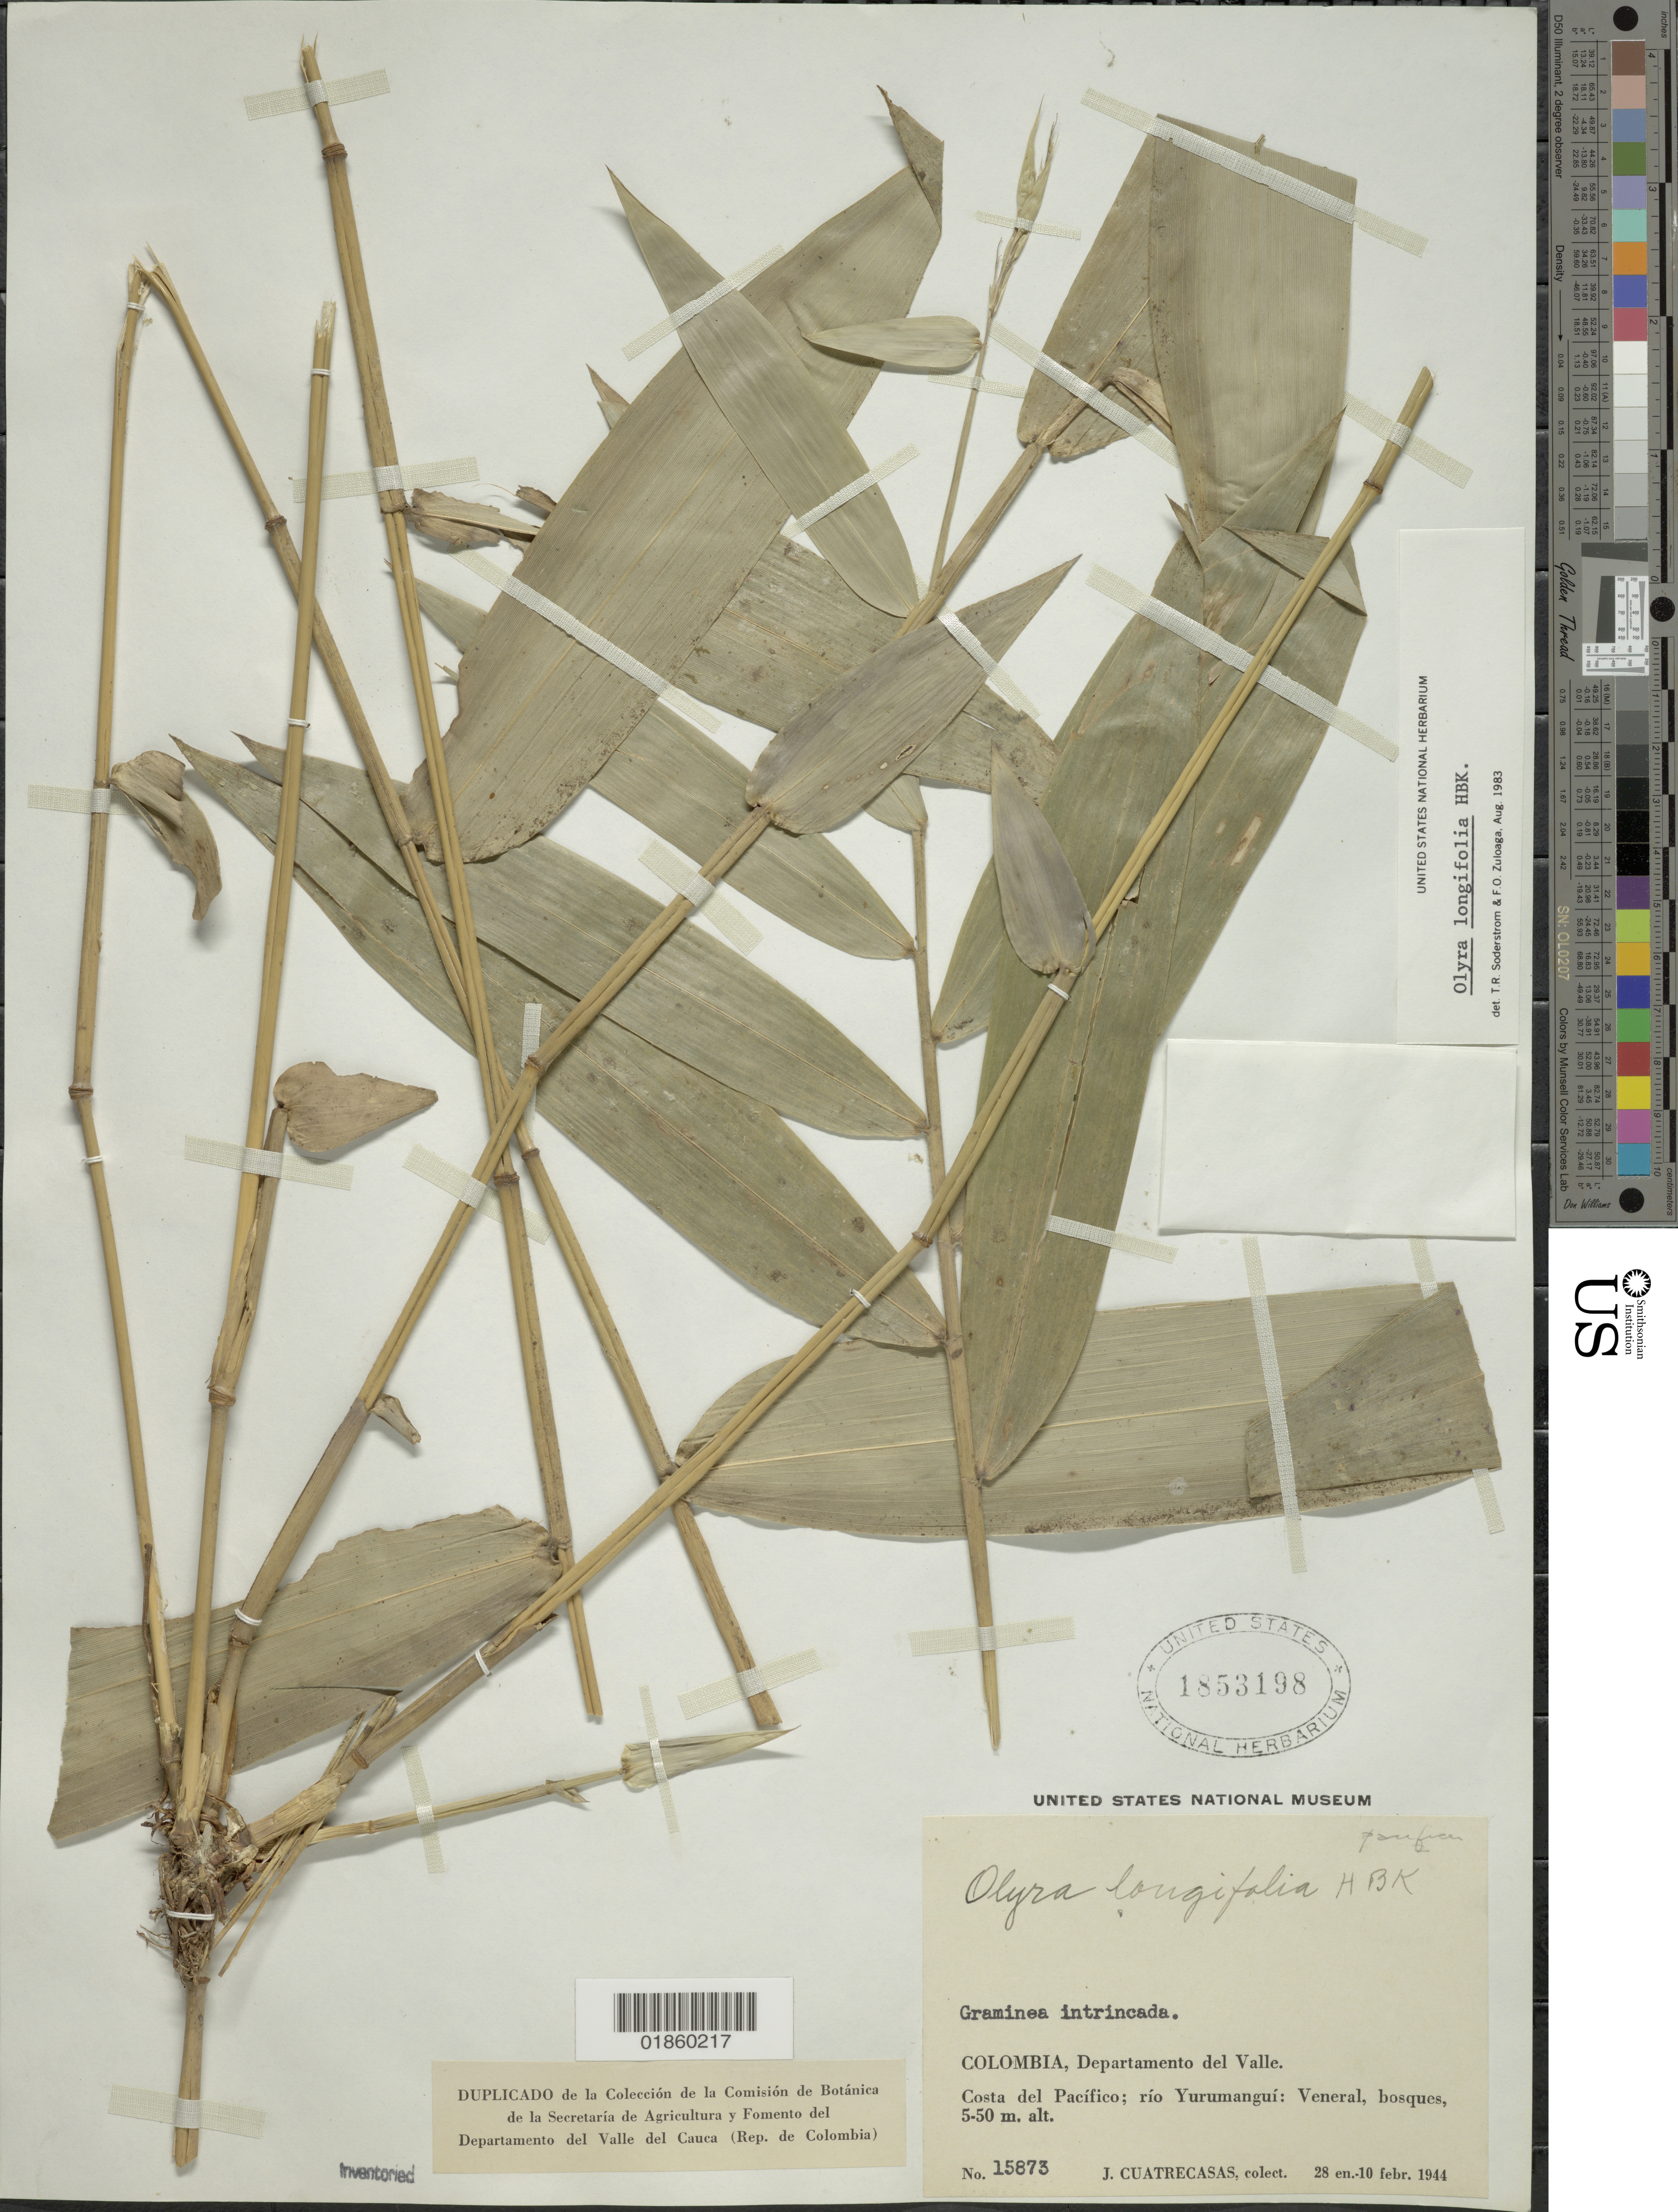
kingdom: Plantae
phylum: Tracheophyta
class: Liliopsida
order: Poales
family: Poaceae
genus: Olyra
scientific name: Olyra longifolia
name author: Kunth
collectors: J. Cuatrecasas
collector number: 15873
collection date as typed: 28 Jan 1944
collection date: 1944-01-28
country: Colombia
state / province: Valle del Cauca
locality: Rio Yurumangui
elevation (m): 5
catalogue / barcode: US 1853198